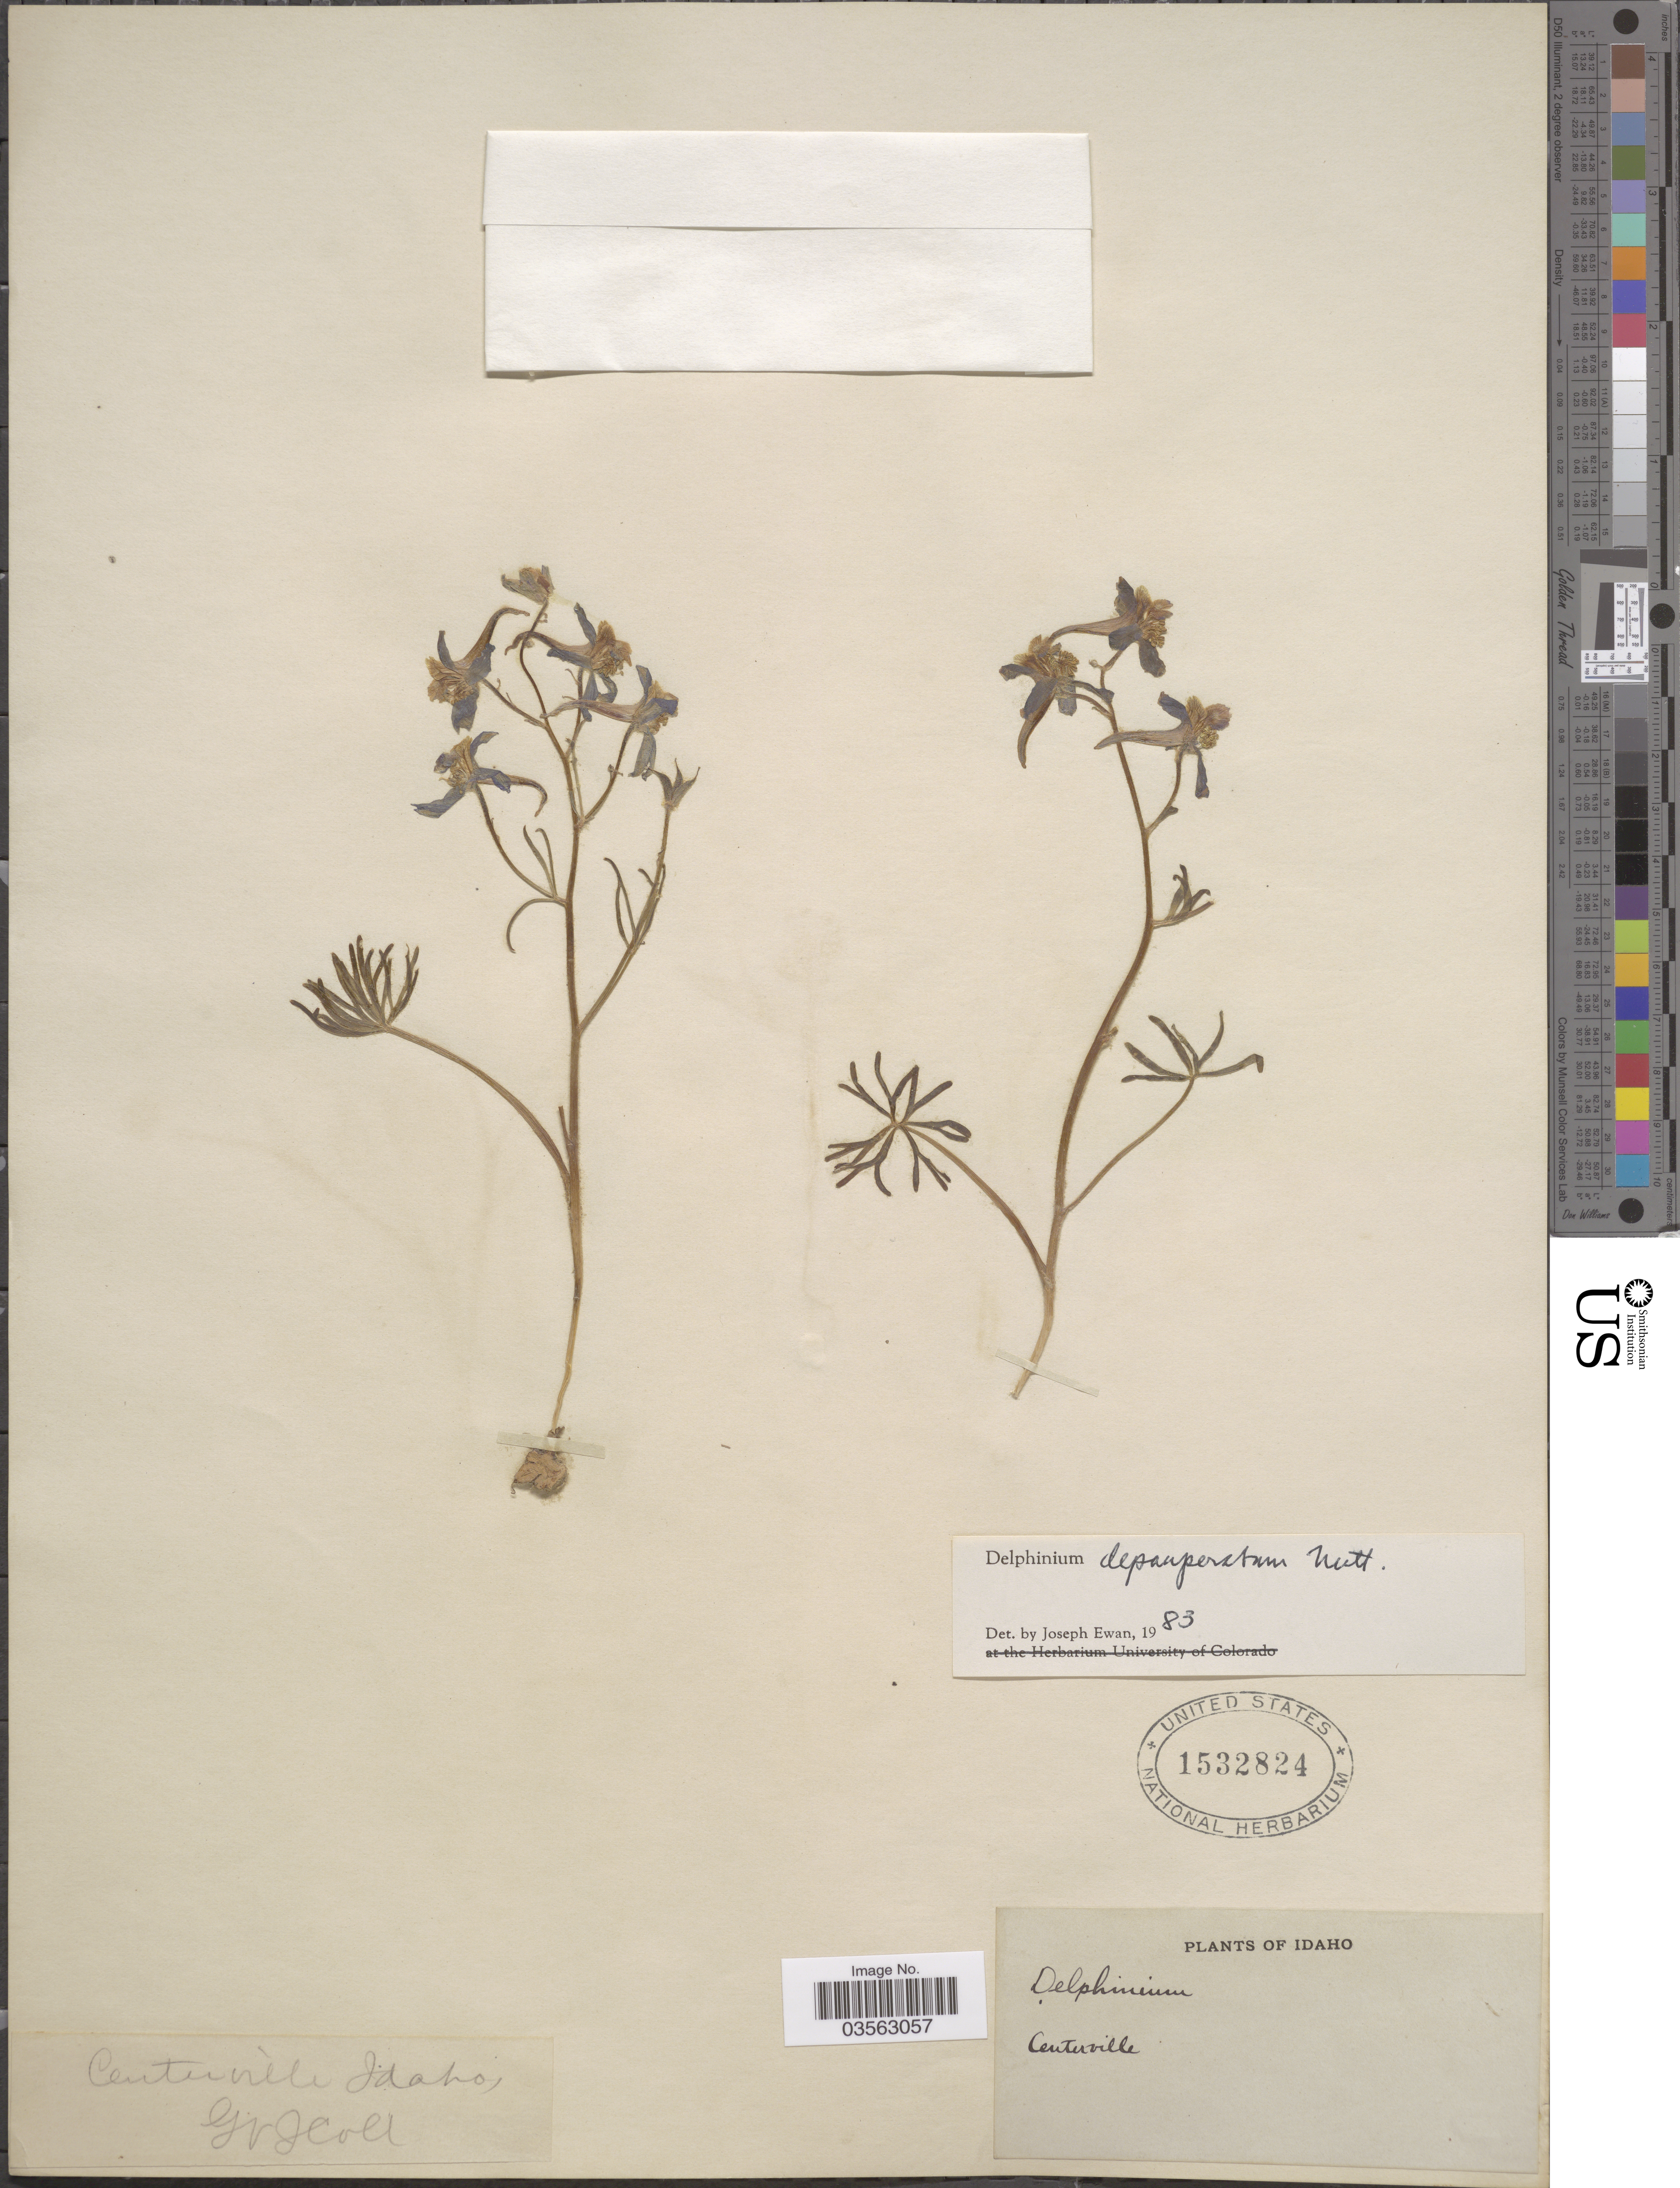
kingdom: Plantae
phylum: Tracheophyta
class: Magnoliopsida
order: Ranunculales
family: Ranunculaceae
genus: Delphinium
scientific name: Delphinium depauperatum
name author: Nutt.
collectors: G. V. J.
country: United States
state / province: Idaho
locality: Centerville.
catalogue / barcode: US 1532824